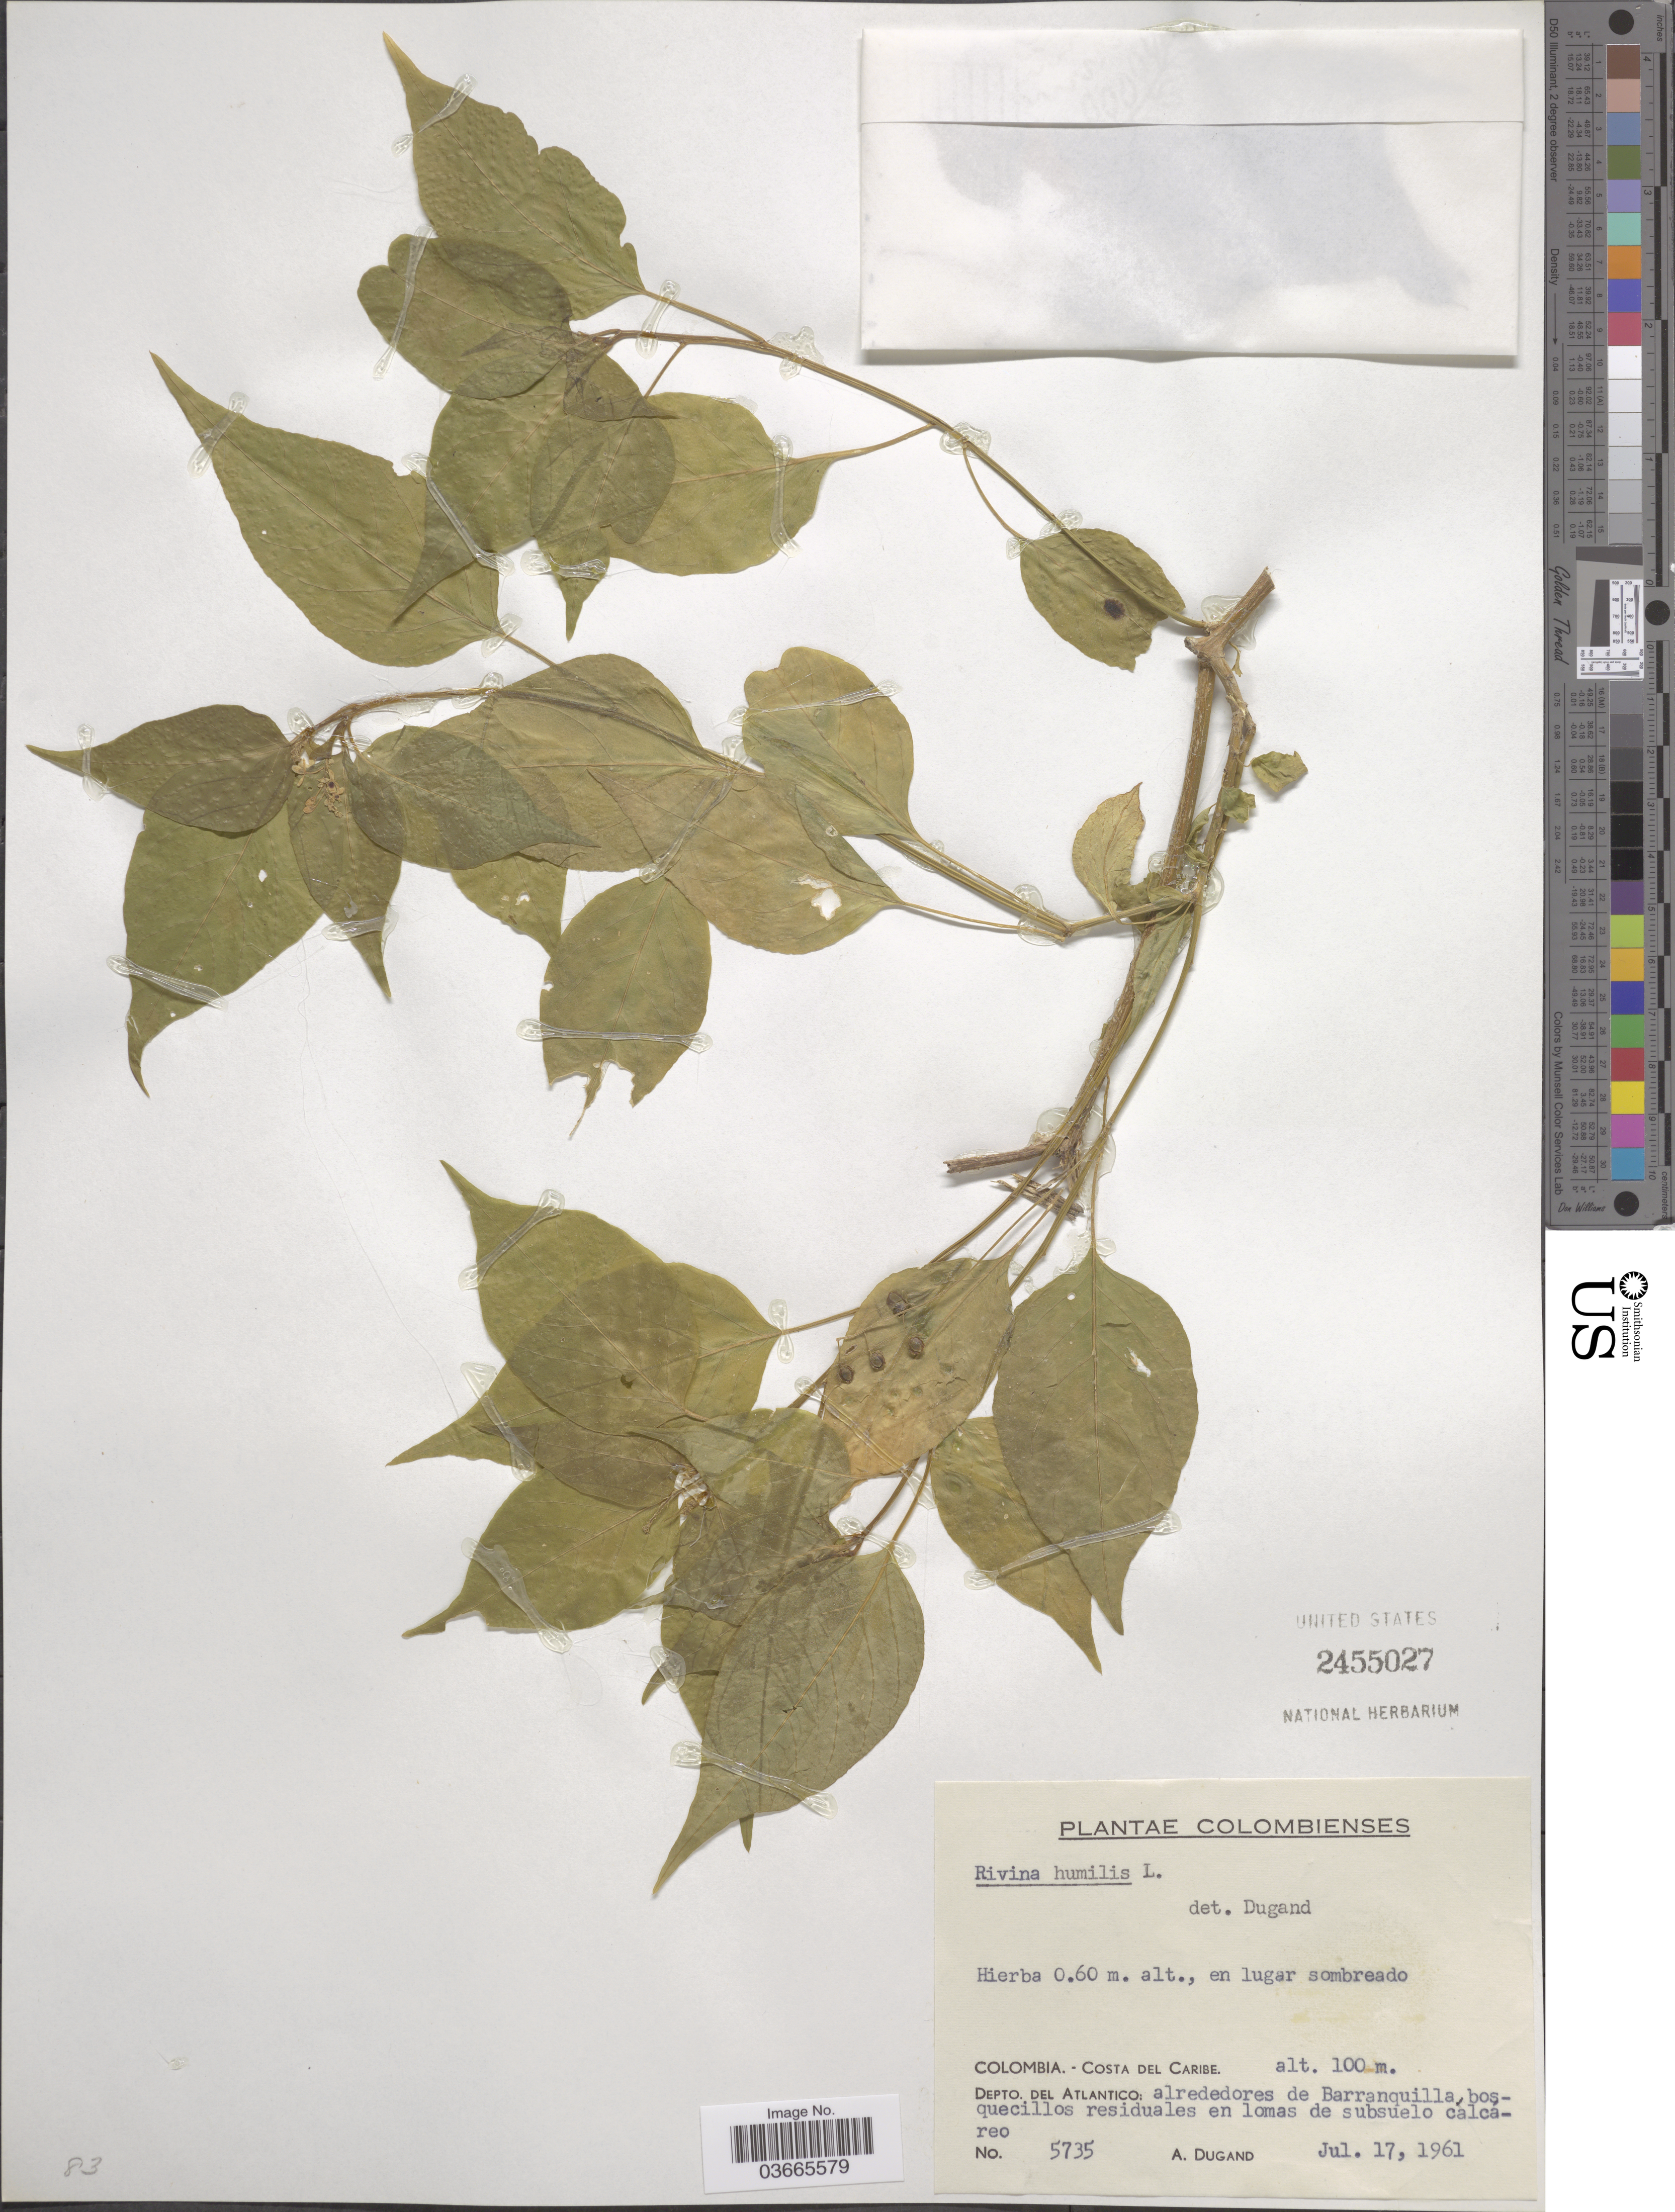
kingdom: Plantae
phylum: Tracheophyta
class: Magnoliopsida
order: Caryophyllales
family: Phytolaccaceae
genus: Rivina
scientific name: Rivina humilis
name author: L.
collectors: A. Dugand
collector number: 5735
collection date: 1961-07-17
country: Colombia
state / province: Atlántico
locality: Costa del Caribe. Depto. del Atlantico: alrededores de Barranquilla.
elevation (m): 100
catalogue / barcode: US 2455027